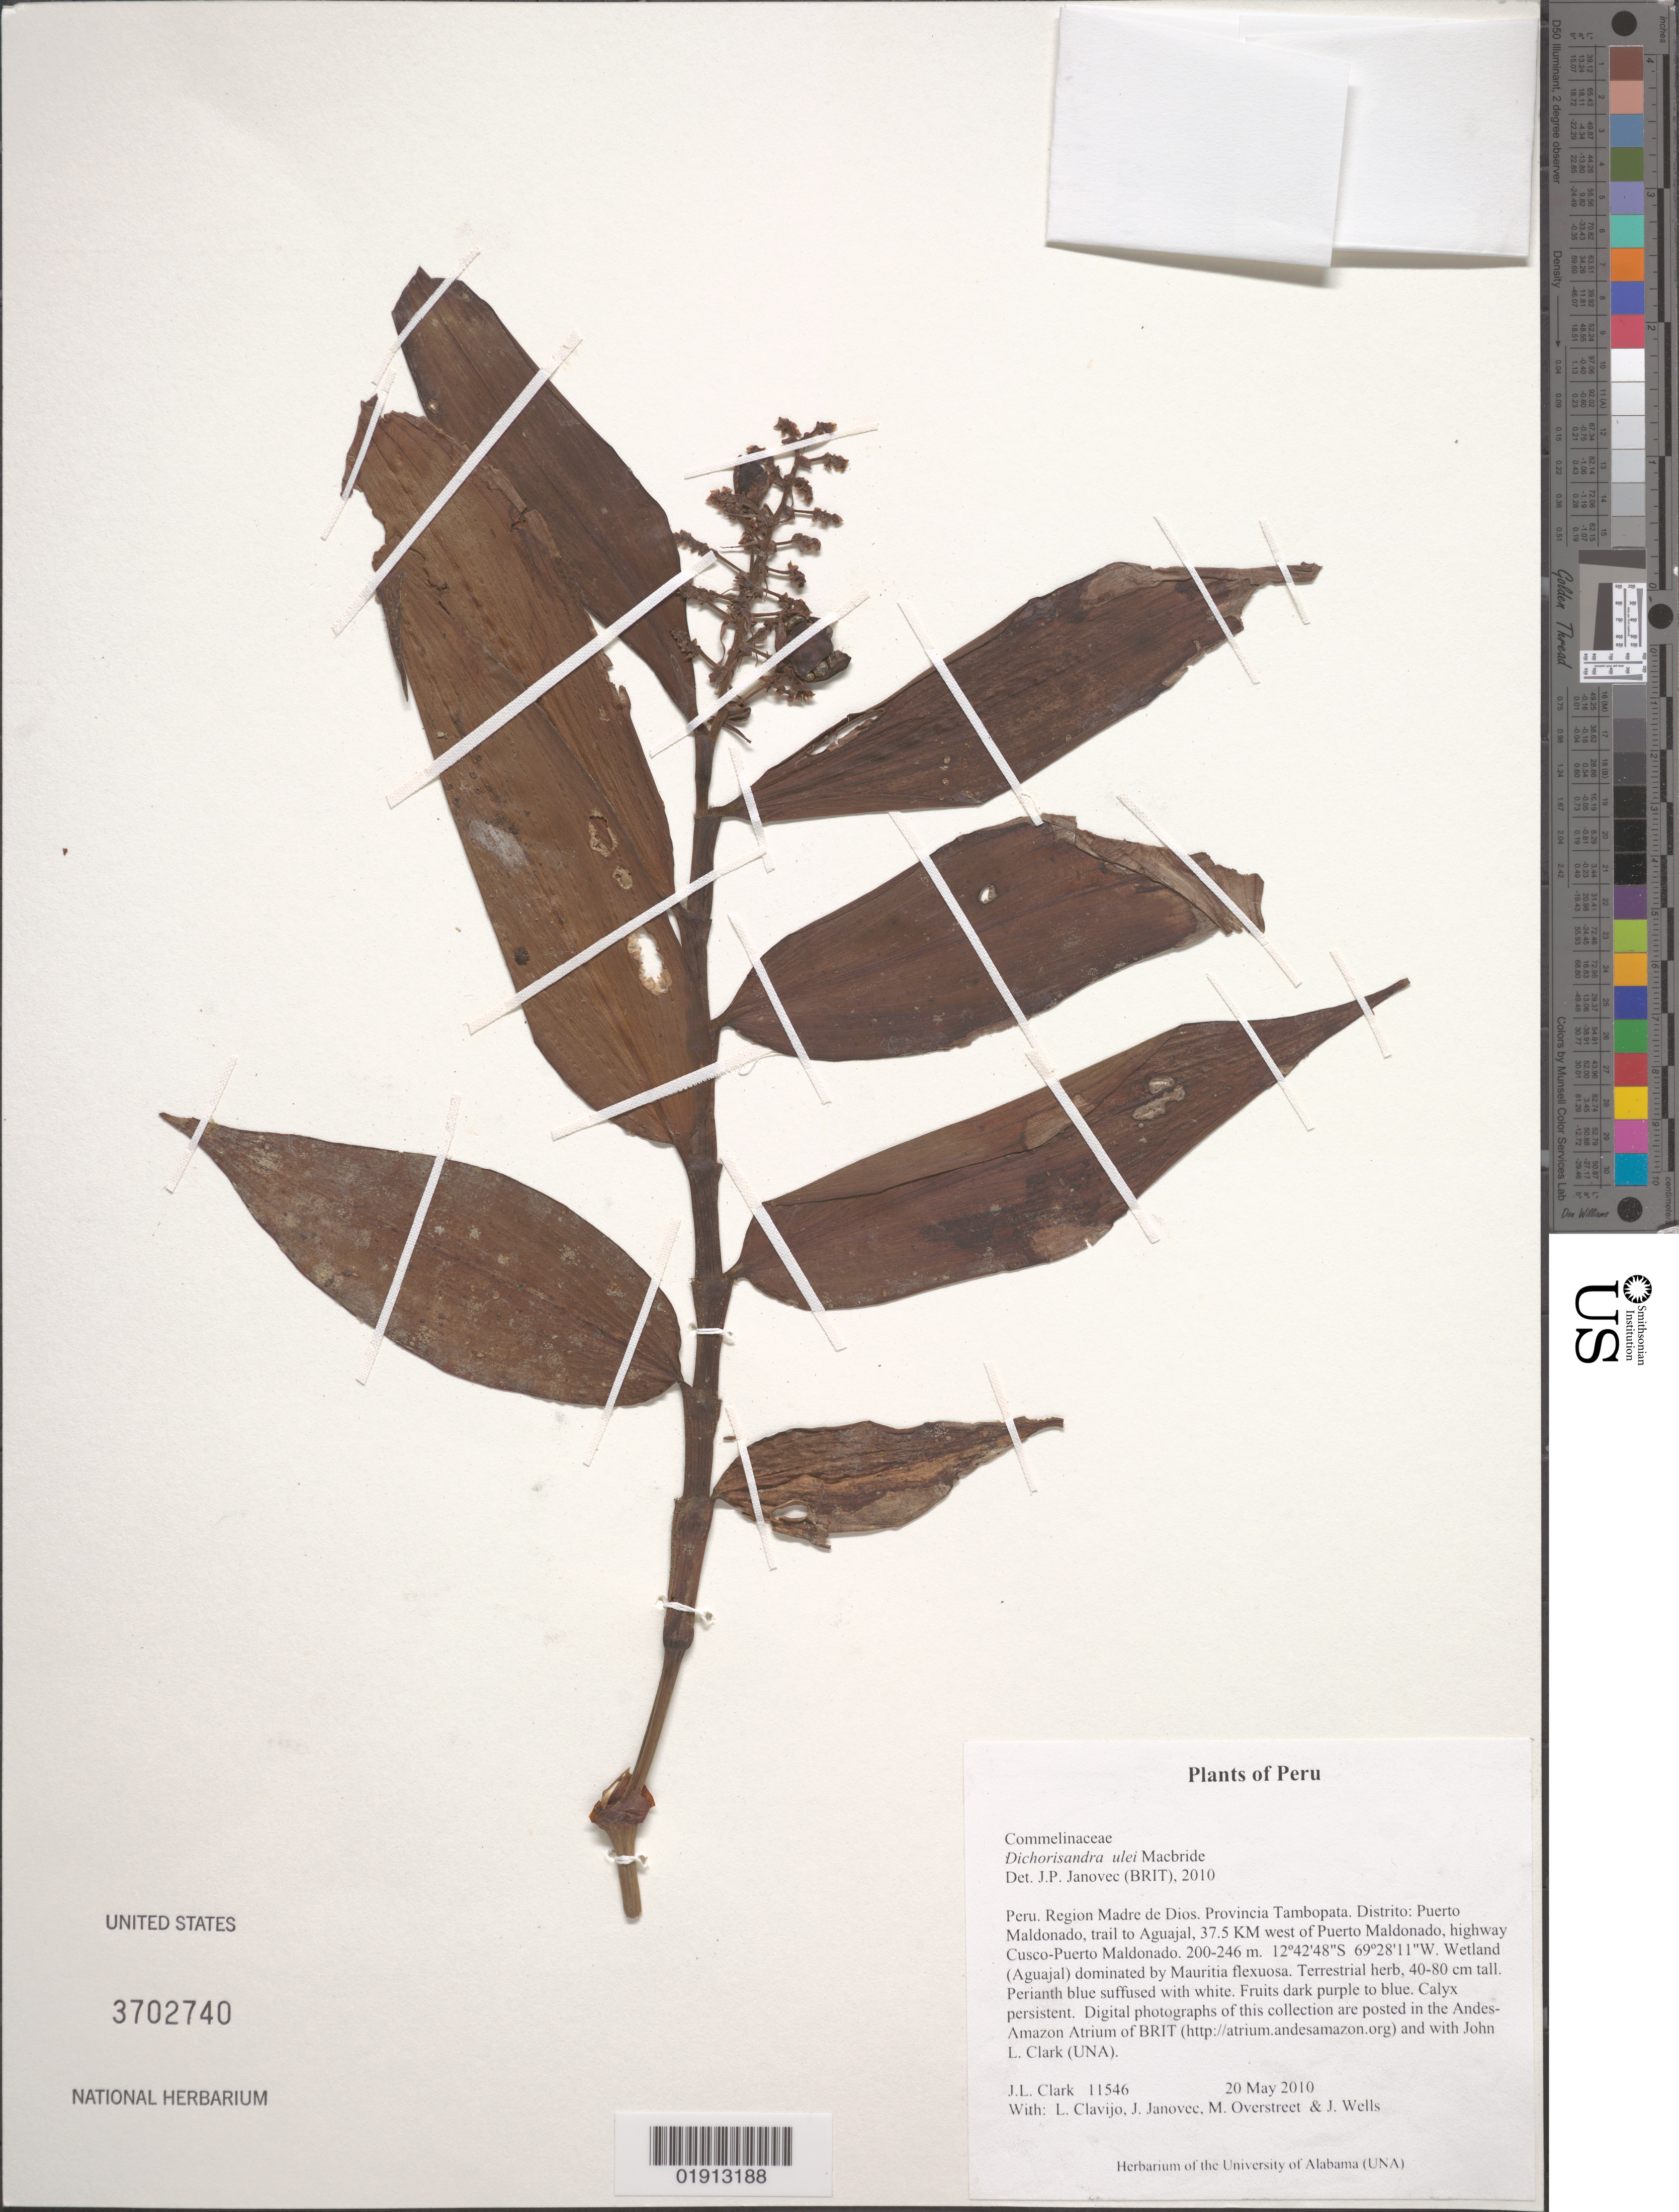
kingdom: Plantae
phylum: Tracheophyta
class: Liliopsida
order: Commelinales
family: Commelinaceae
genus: Dichorisandra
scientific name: Dichorisandra ulei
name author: J.F. Macbr.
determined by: Janovec, J. P.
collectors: J. L. Clark, L. Clavijo, J. Janovec, M. Overstreet & J. Wells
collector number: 11546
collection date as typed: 20 May 2010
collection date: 2010-05-20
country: Peru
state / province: Madre de Dios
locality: Provincia Tambopata. Distrito Puerto Maldonado, trail to Aguajal, 37.5 km W of Puerto Maldonado, hwy Cusco-Puerto Maldonado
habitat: Wetland.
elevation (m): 200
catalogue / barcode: US 3702740